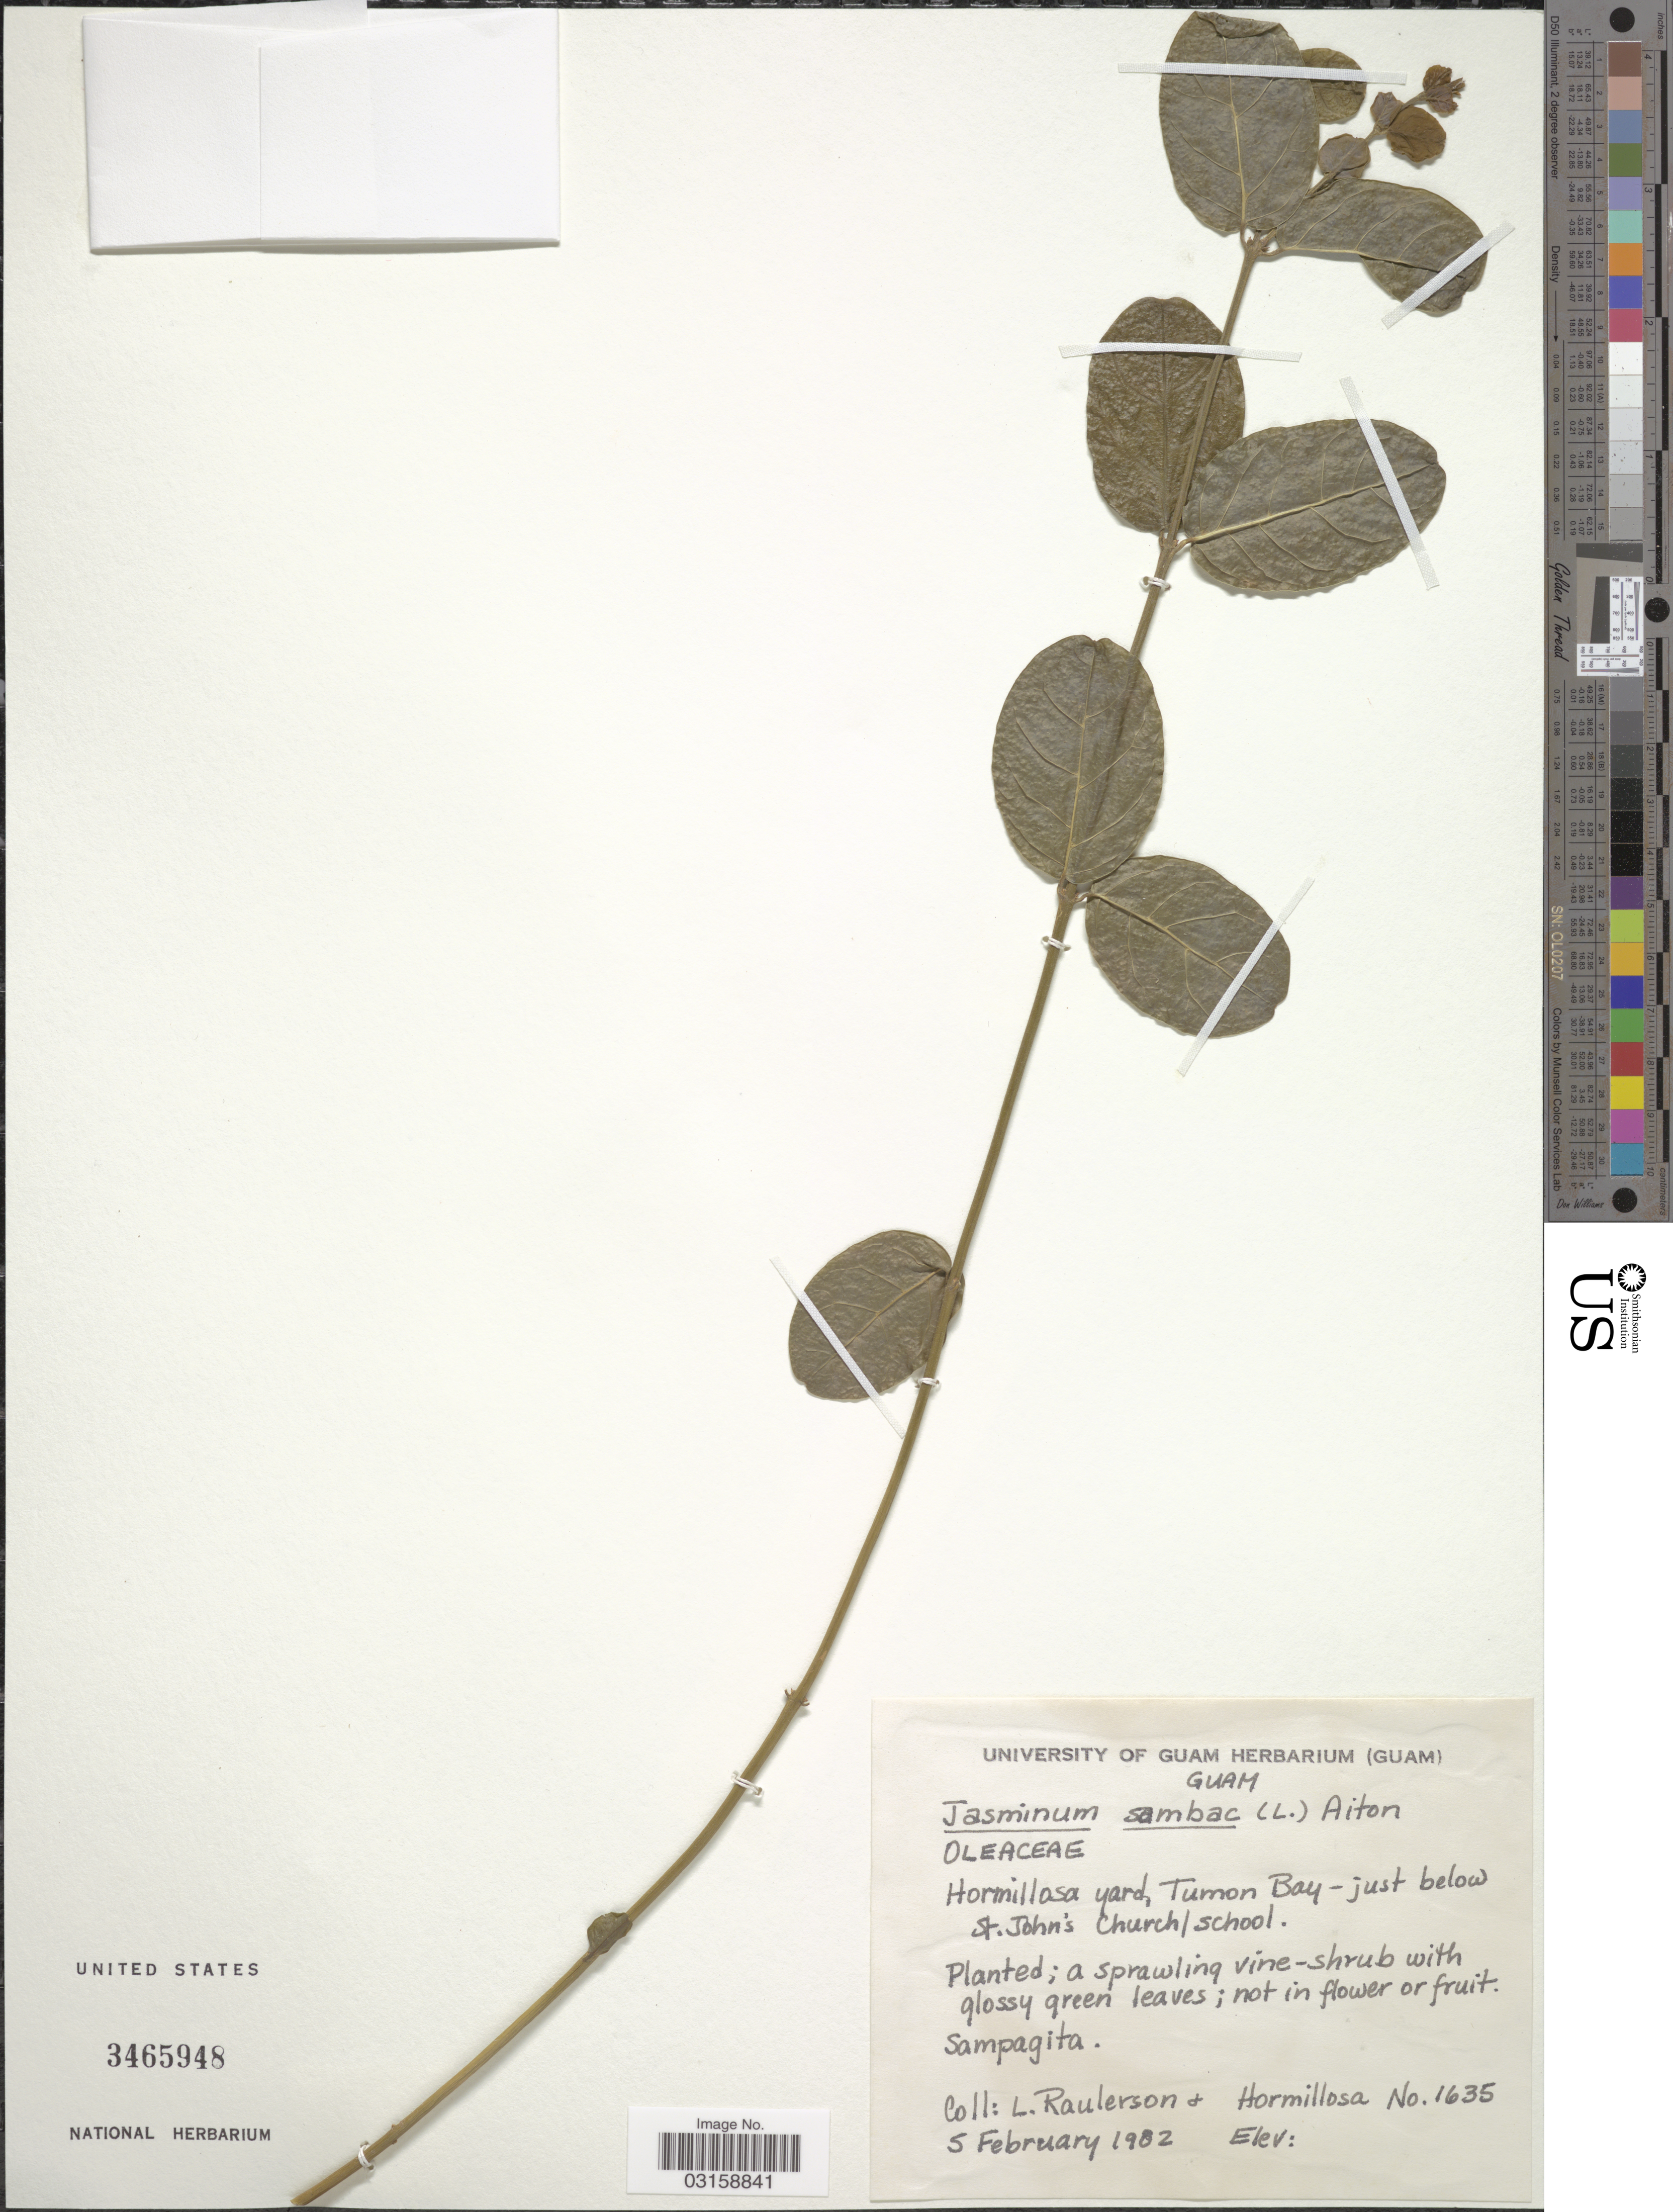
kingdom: Plantae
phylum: Tracheophyta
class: Magnoliopsida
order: Lamiales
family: Oleaceae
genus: Jasminum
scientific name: Jasminum sambac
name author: (L.) Aiton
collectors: L. Raulerson & Hormillosa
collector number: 1635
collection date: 1982-02-05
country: Guam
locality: Hormillosa yard, Tumon Bay - just below St. John's Church/school.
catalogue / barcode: US 3465948